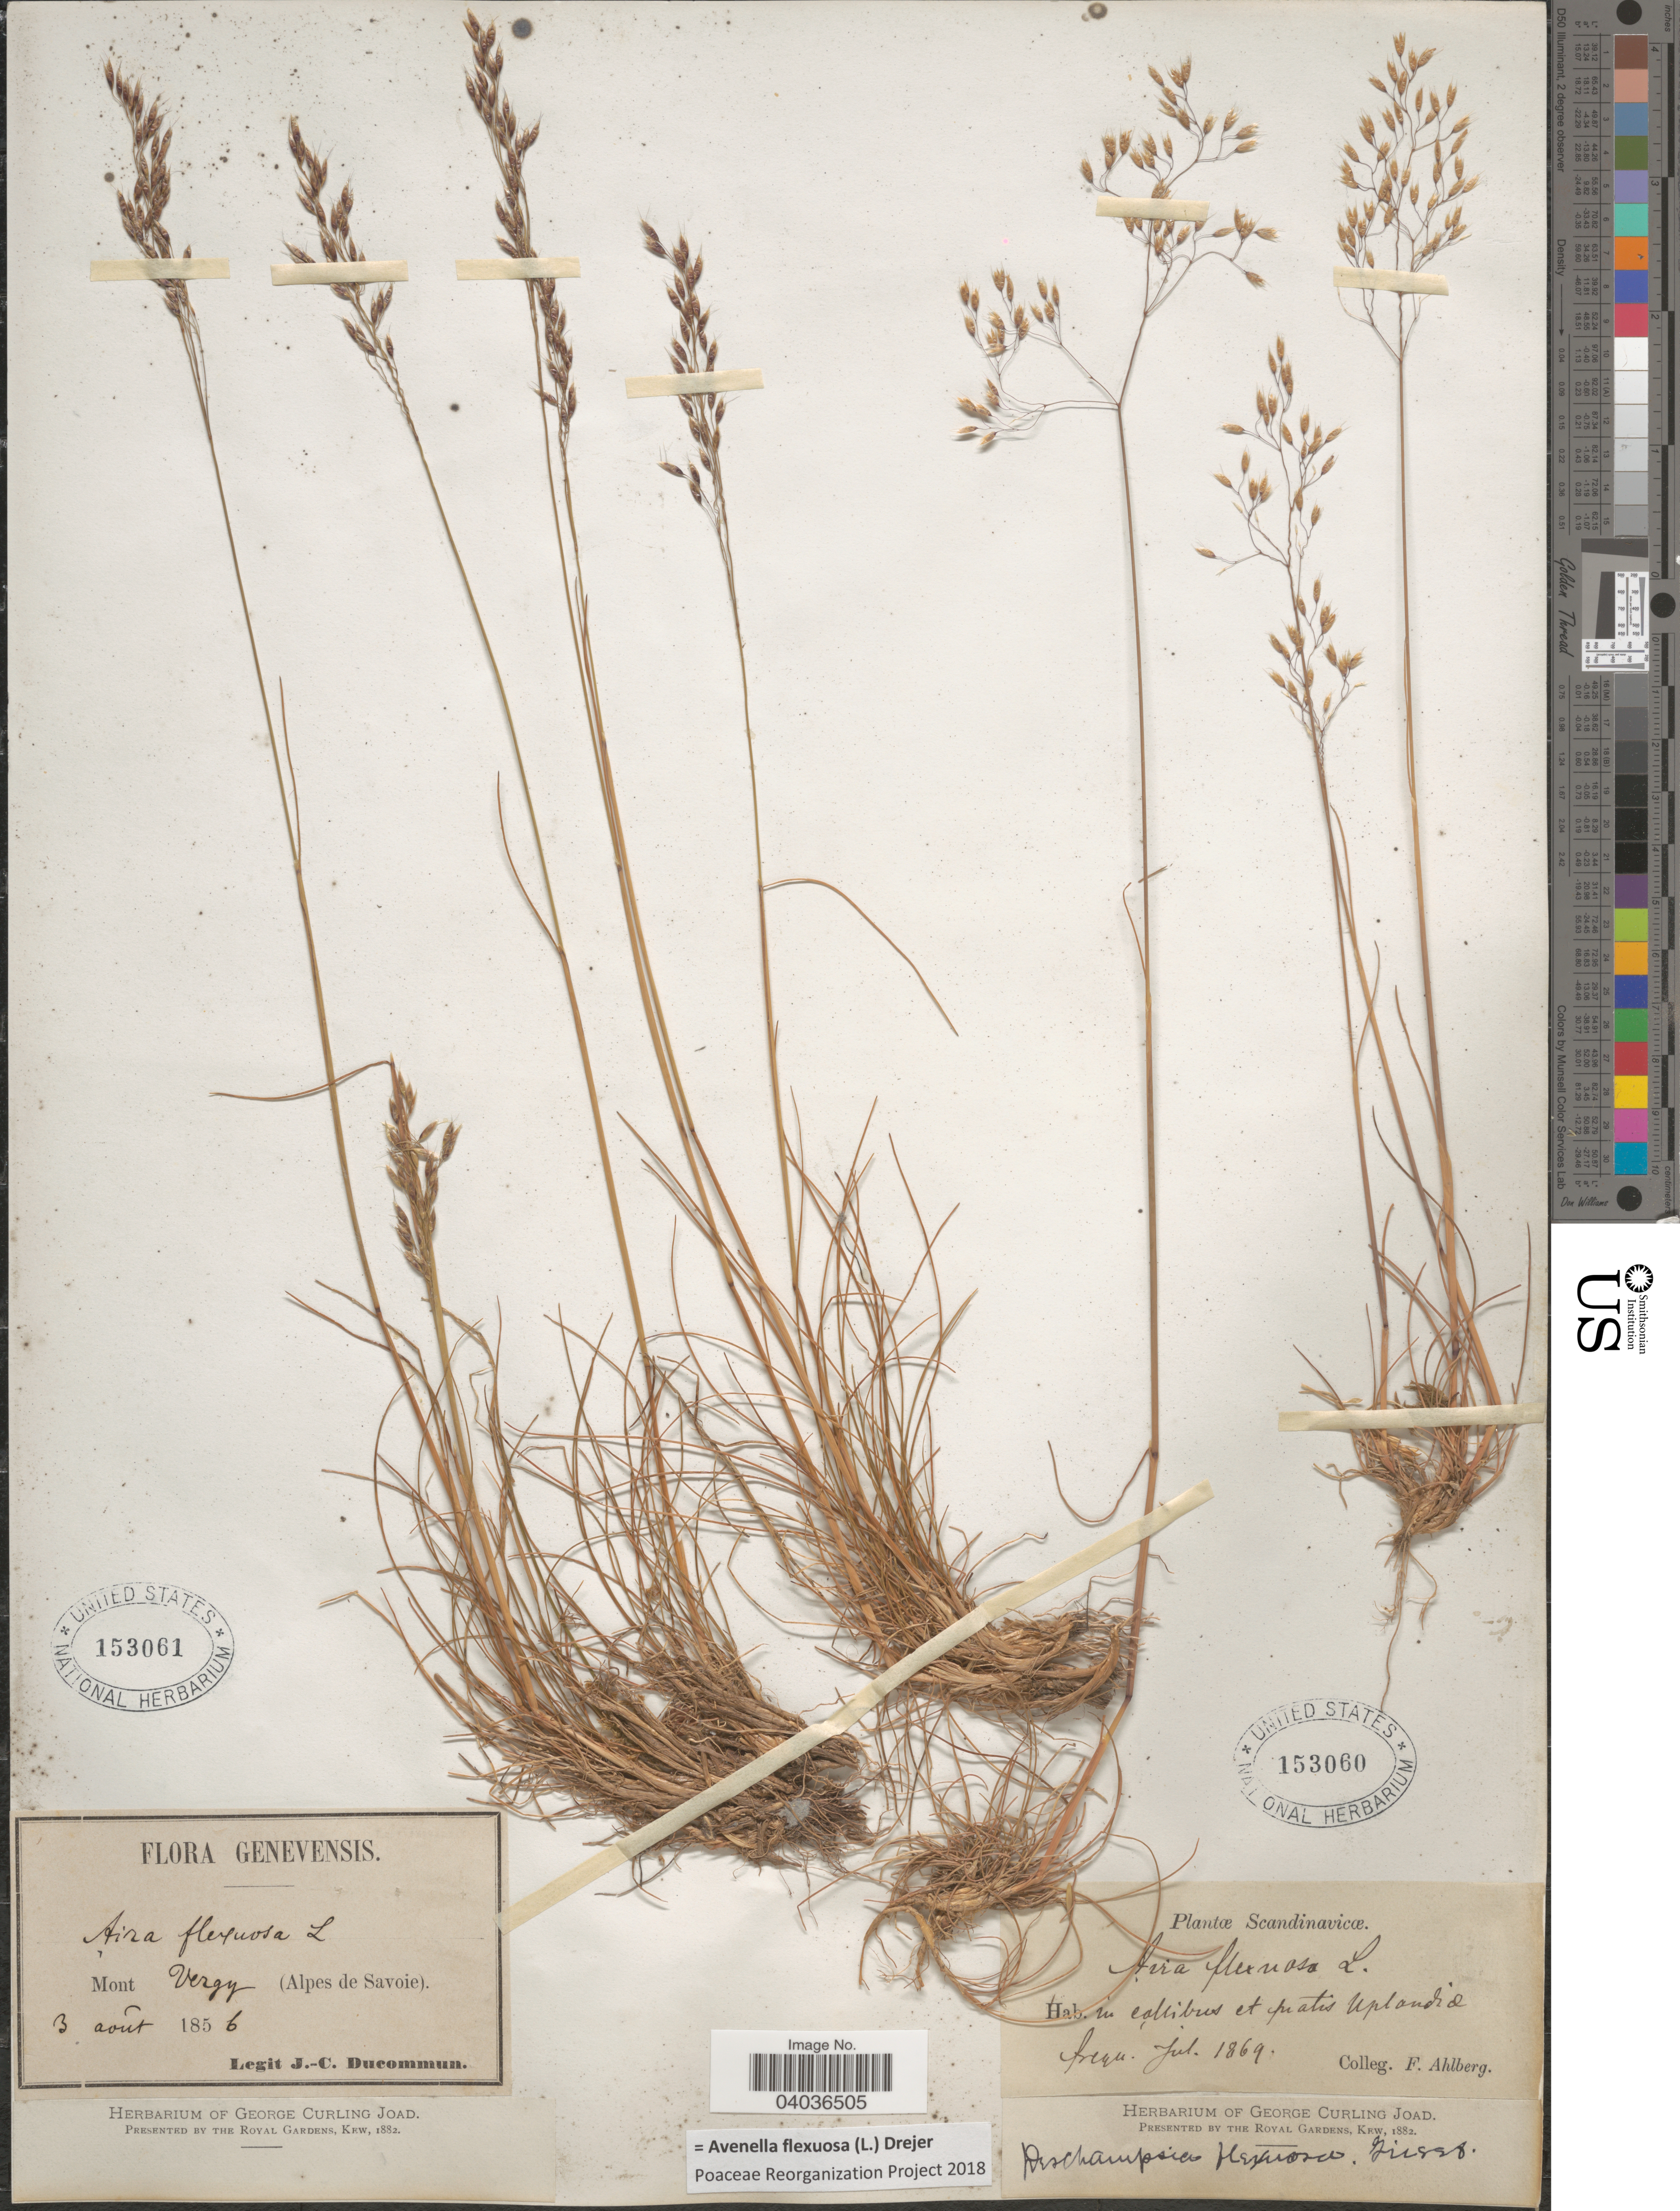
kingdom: Plantae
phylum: Tracheophyta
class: Liliopsida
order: Poales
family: Poaceae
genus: Avenella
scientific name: Avenella flexuosa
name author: (L.) Drejer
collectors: F. Ahlberg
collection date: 1869-07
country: Sweden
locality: Scandinavicæ. In collibus et pratis Uplandia freq.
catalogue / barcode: US 153060